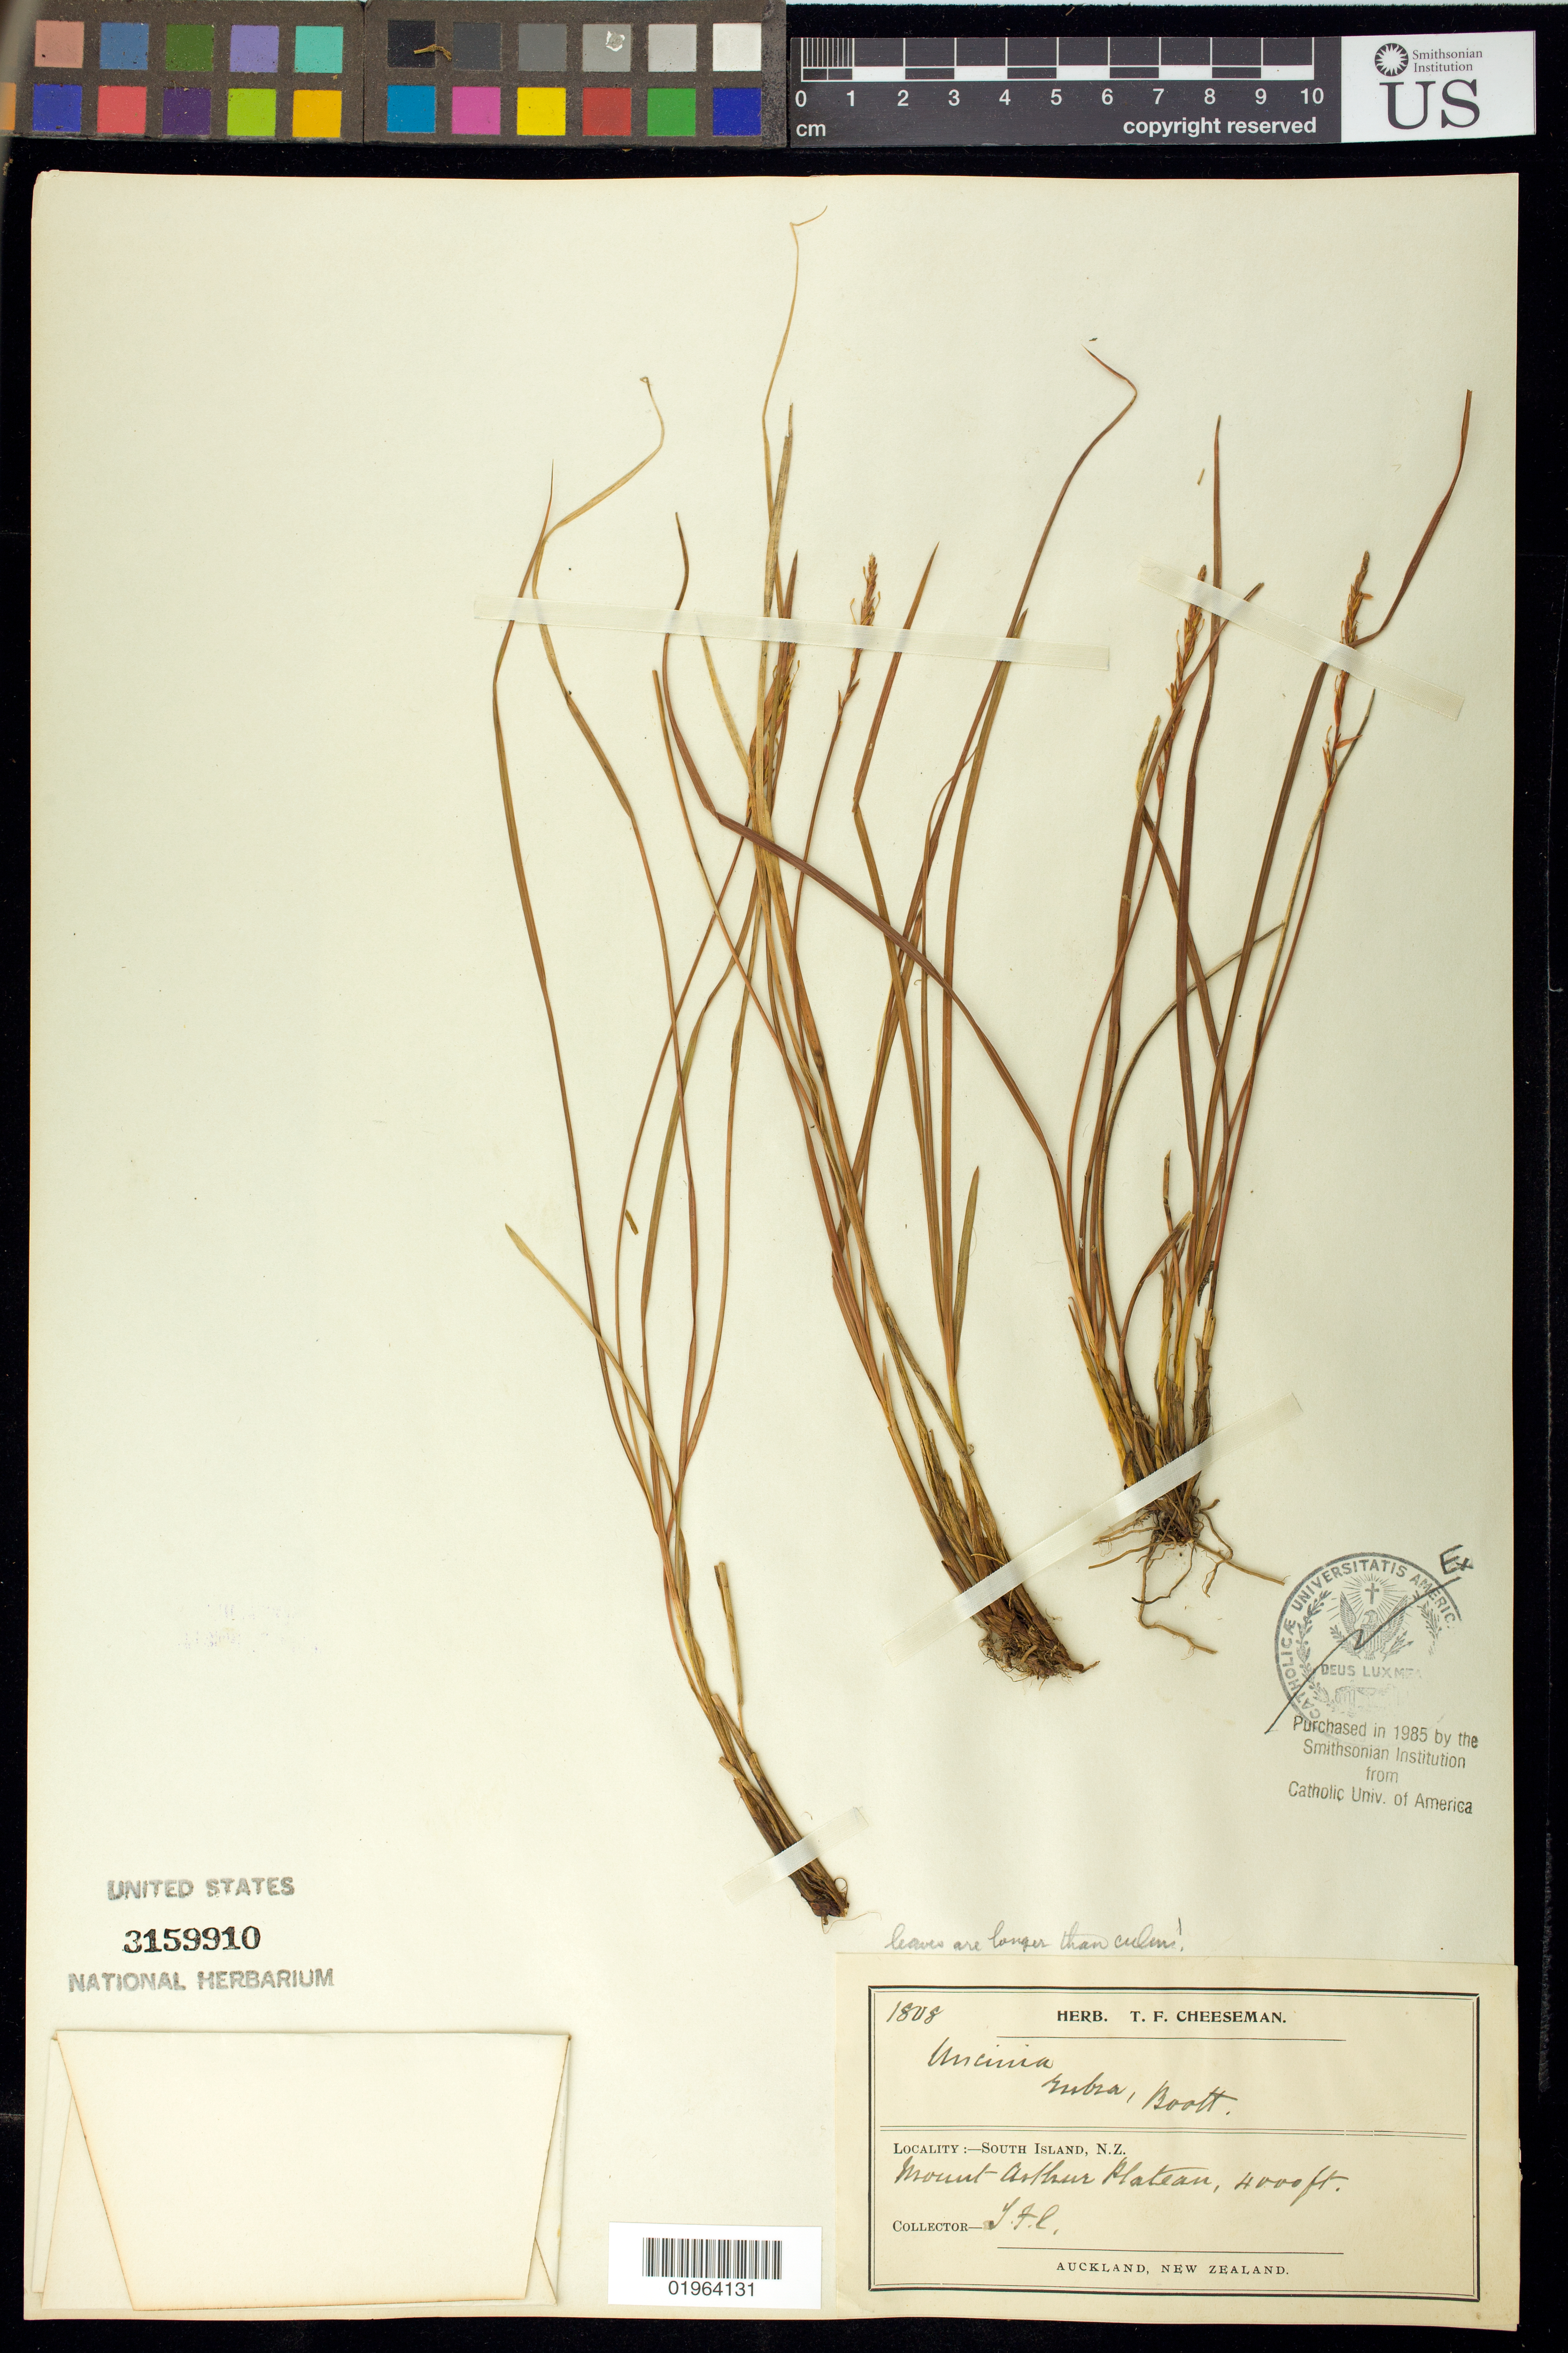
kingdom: Plantae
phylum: Tracheophyta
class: Liliopsida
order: Poales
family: Cyperaceae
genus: Carex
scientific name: Carex punicea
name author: K.A. Ford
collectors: T. F. Cheeseman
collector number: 1808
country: New Zealand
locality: South Island: Mount Arthur Plateau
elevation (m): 1219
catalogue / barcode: US 3159910